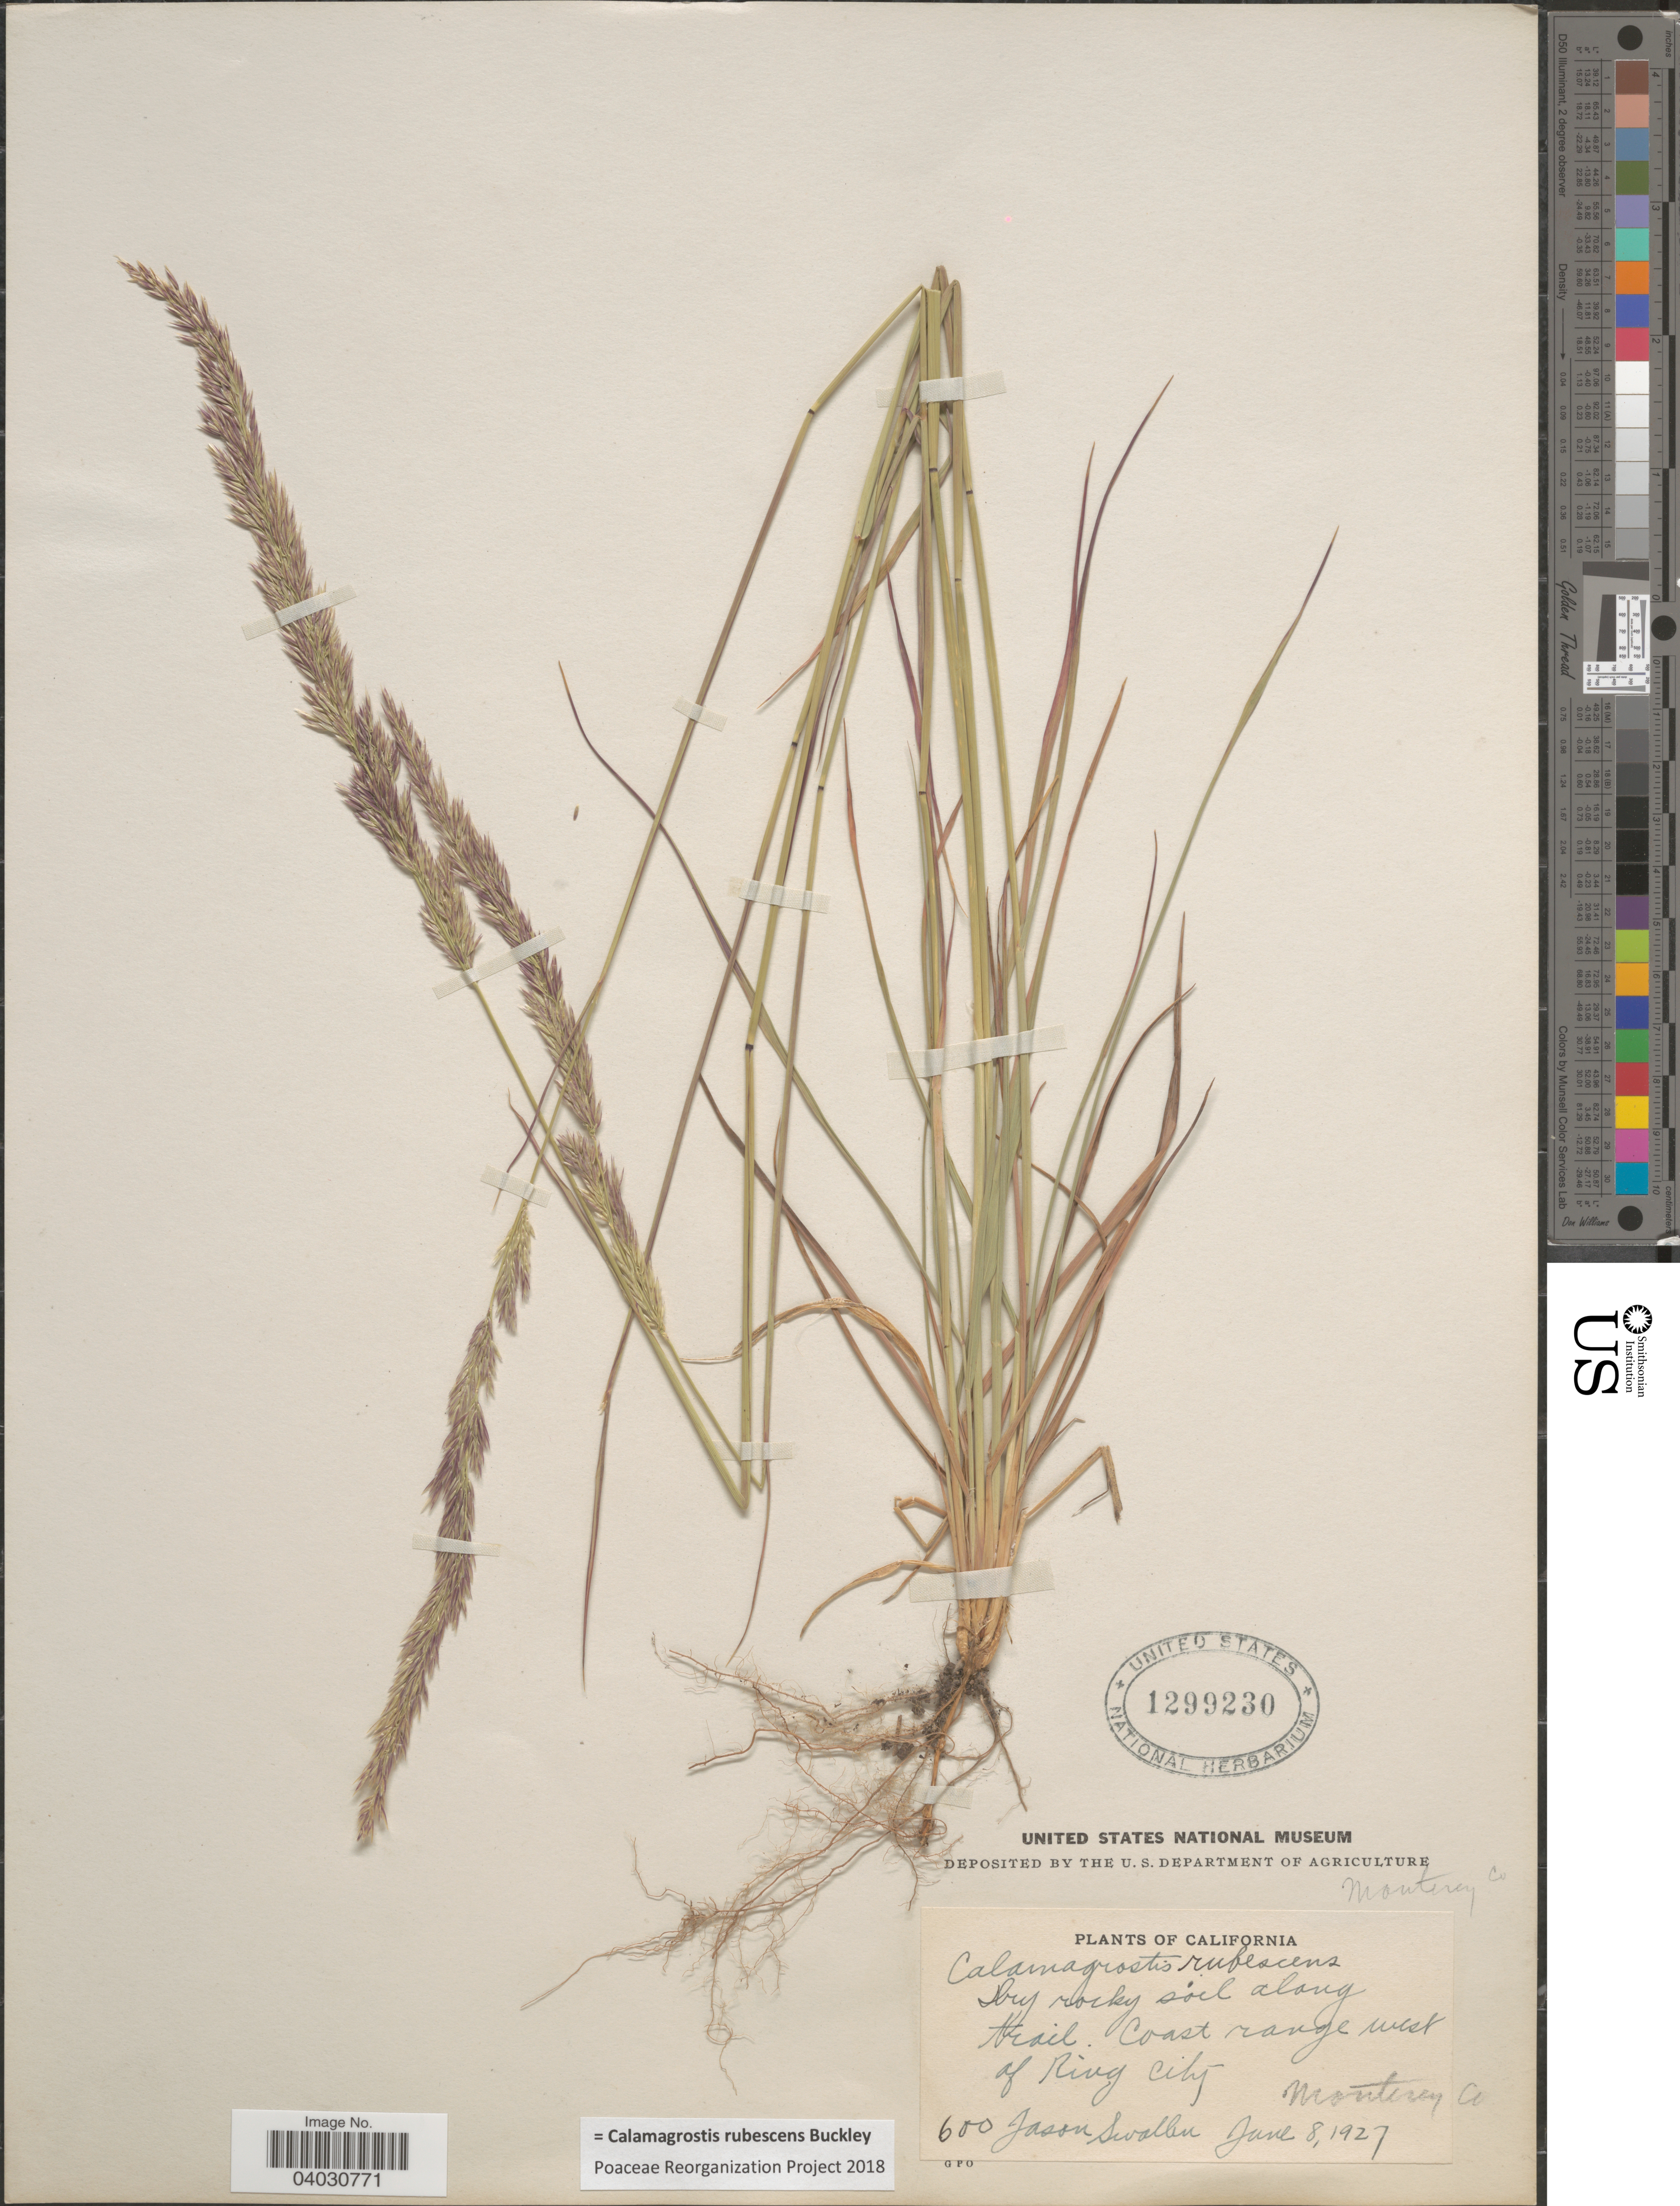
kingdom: Plantae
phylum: Tracheophyta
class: Liliopsida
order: Poales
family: Poaceae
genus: Calamagrostis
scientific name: Calamagrostis rubescens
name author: Buckley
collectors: J. R. Swallen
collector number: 600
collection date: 1927-06-08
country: United States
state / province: California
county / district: Monterey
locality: Coast range west of King City. Monterey Co.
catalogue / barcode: US 1299230